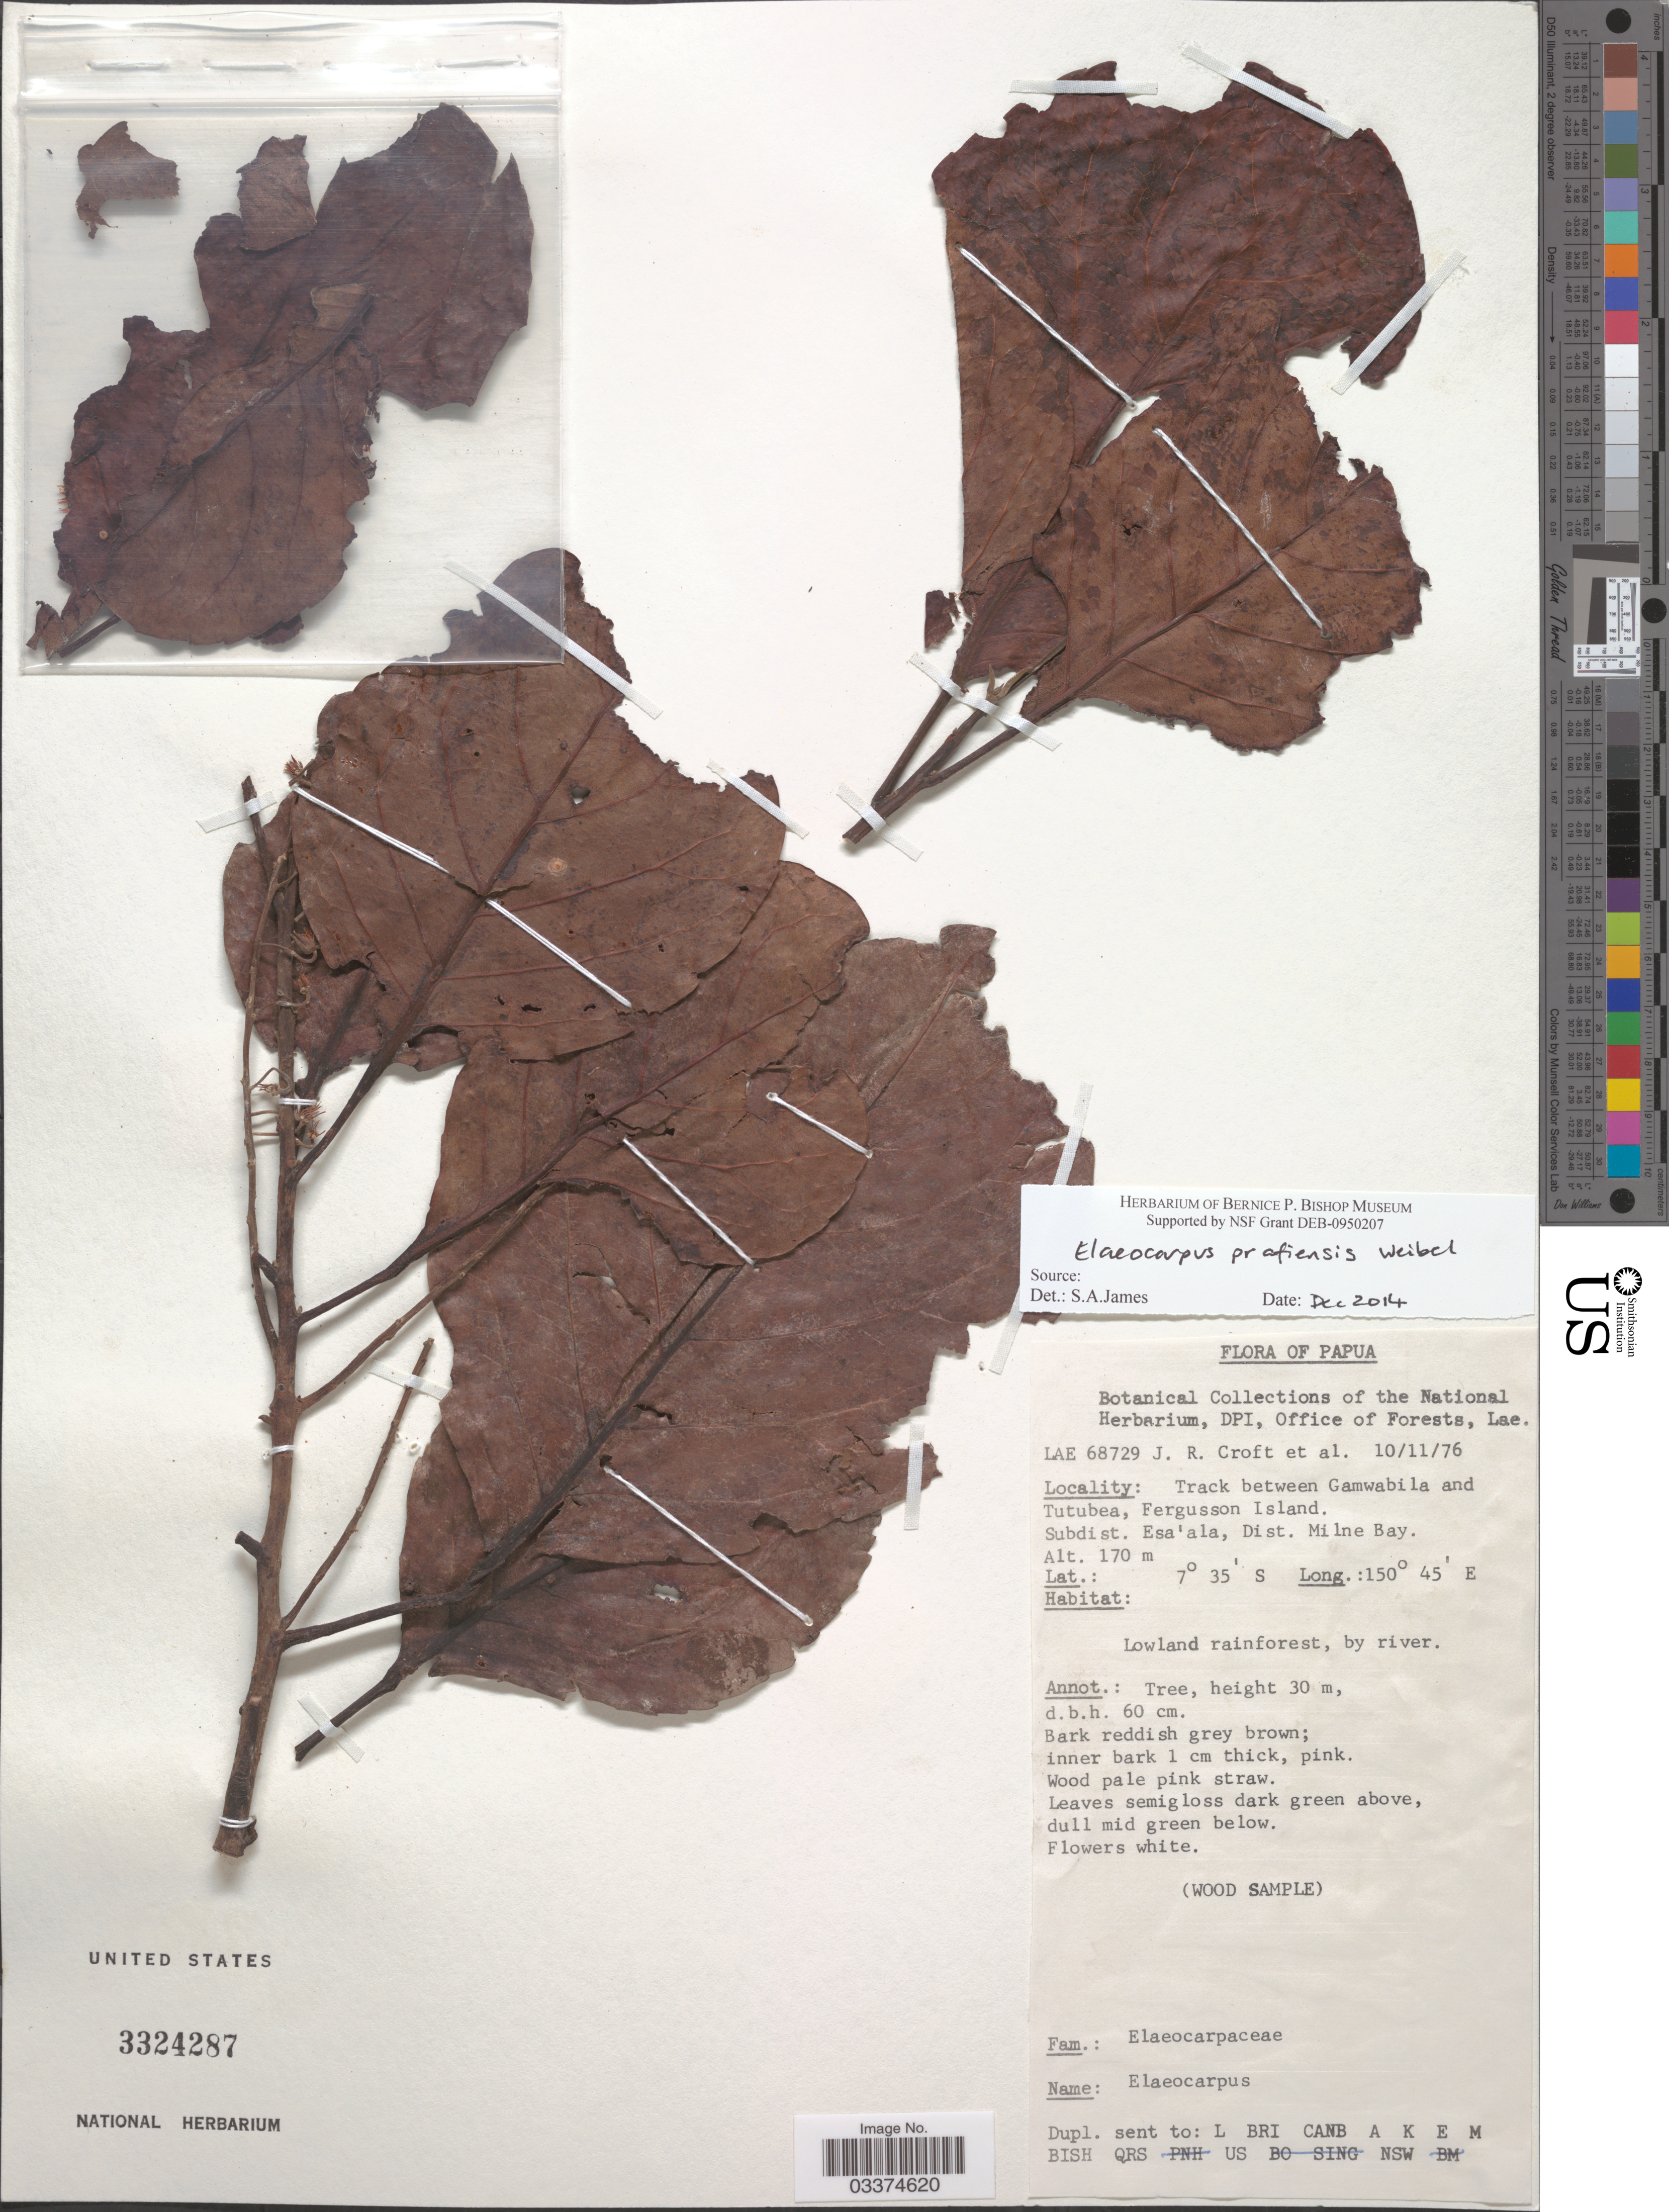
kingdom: Plantae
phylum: Tracheophyta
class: Magnoliopsida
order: Oxalidales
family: Elaeocarpaceae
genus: Elaeocarpus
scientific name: Elaeocarpus prafiensis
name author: Weibel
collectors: J. R. Croft & et al.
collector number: LAE68729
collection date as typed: Transcribed d/m/y: 10/11/76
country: Papua New Guinea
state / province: Milne Bay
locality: Papua, Track between Gamwabila and Tutubea, Fergusson Island. Subdist. Esa'ala, Dist. Milne Bay.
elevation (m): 170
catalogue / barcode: US 3324287